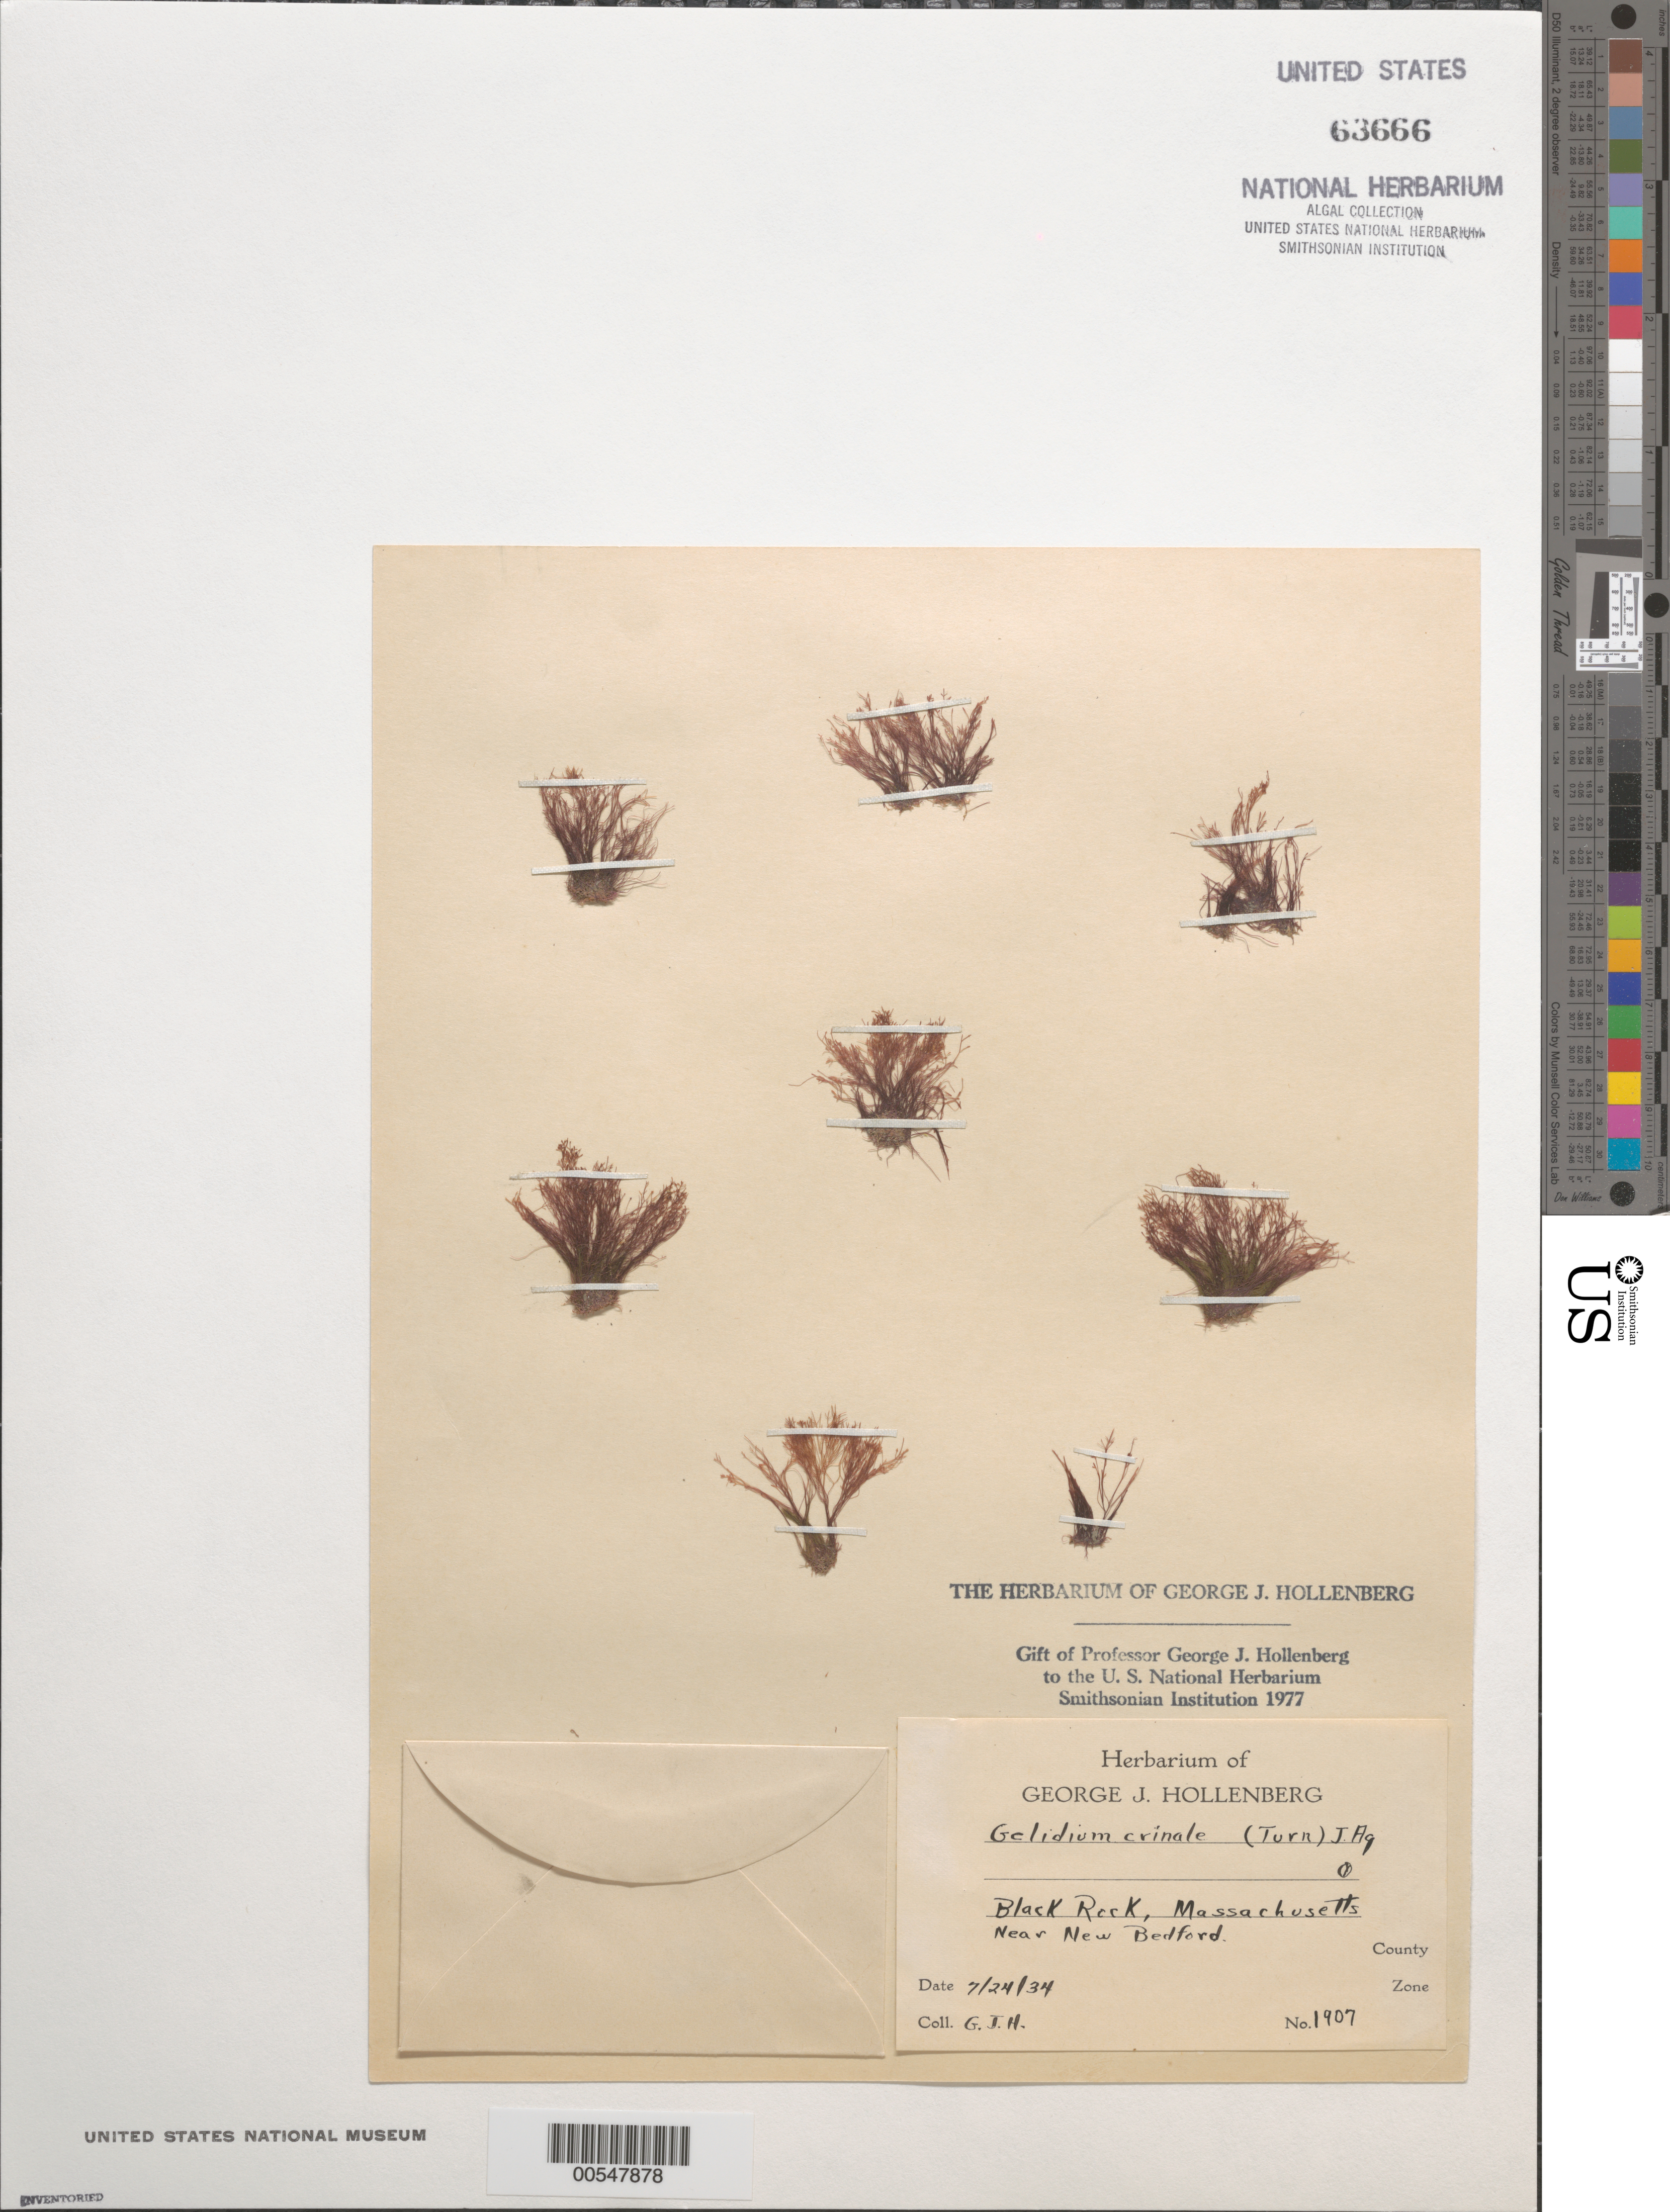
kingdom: Plantae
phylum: Rhodophyta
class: Florideophyceae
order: Gelidiales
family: Gelidiaceae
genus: Gelidium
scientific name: Gelidium crinale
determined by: Hollenberg, George J.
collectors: G. Hollenberg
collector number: GJH 1907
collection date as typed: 24 Jul 1934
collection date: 1934-07-24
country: United States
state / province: Massachusetts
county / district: Bristol County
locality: Black Rock, near New Bedford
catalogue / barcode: US 63666